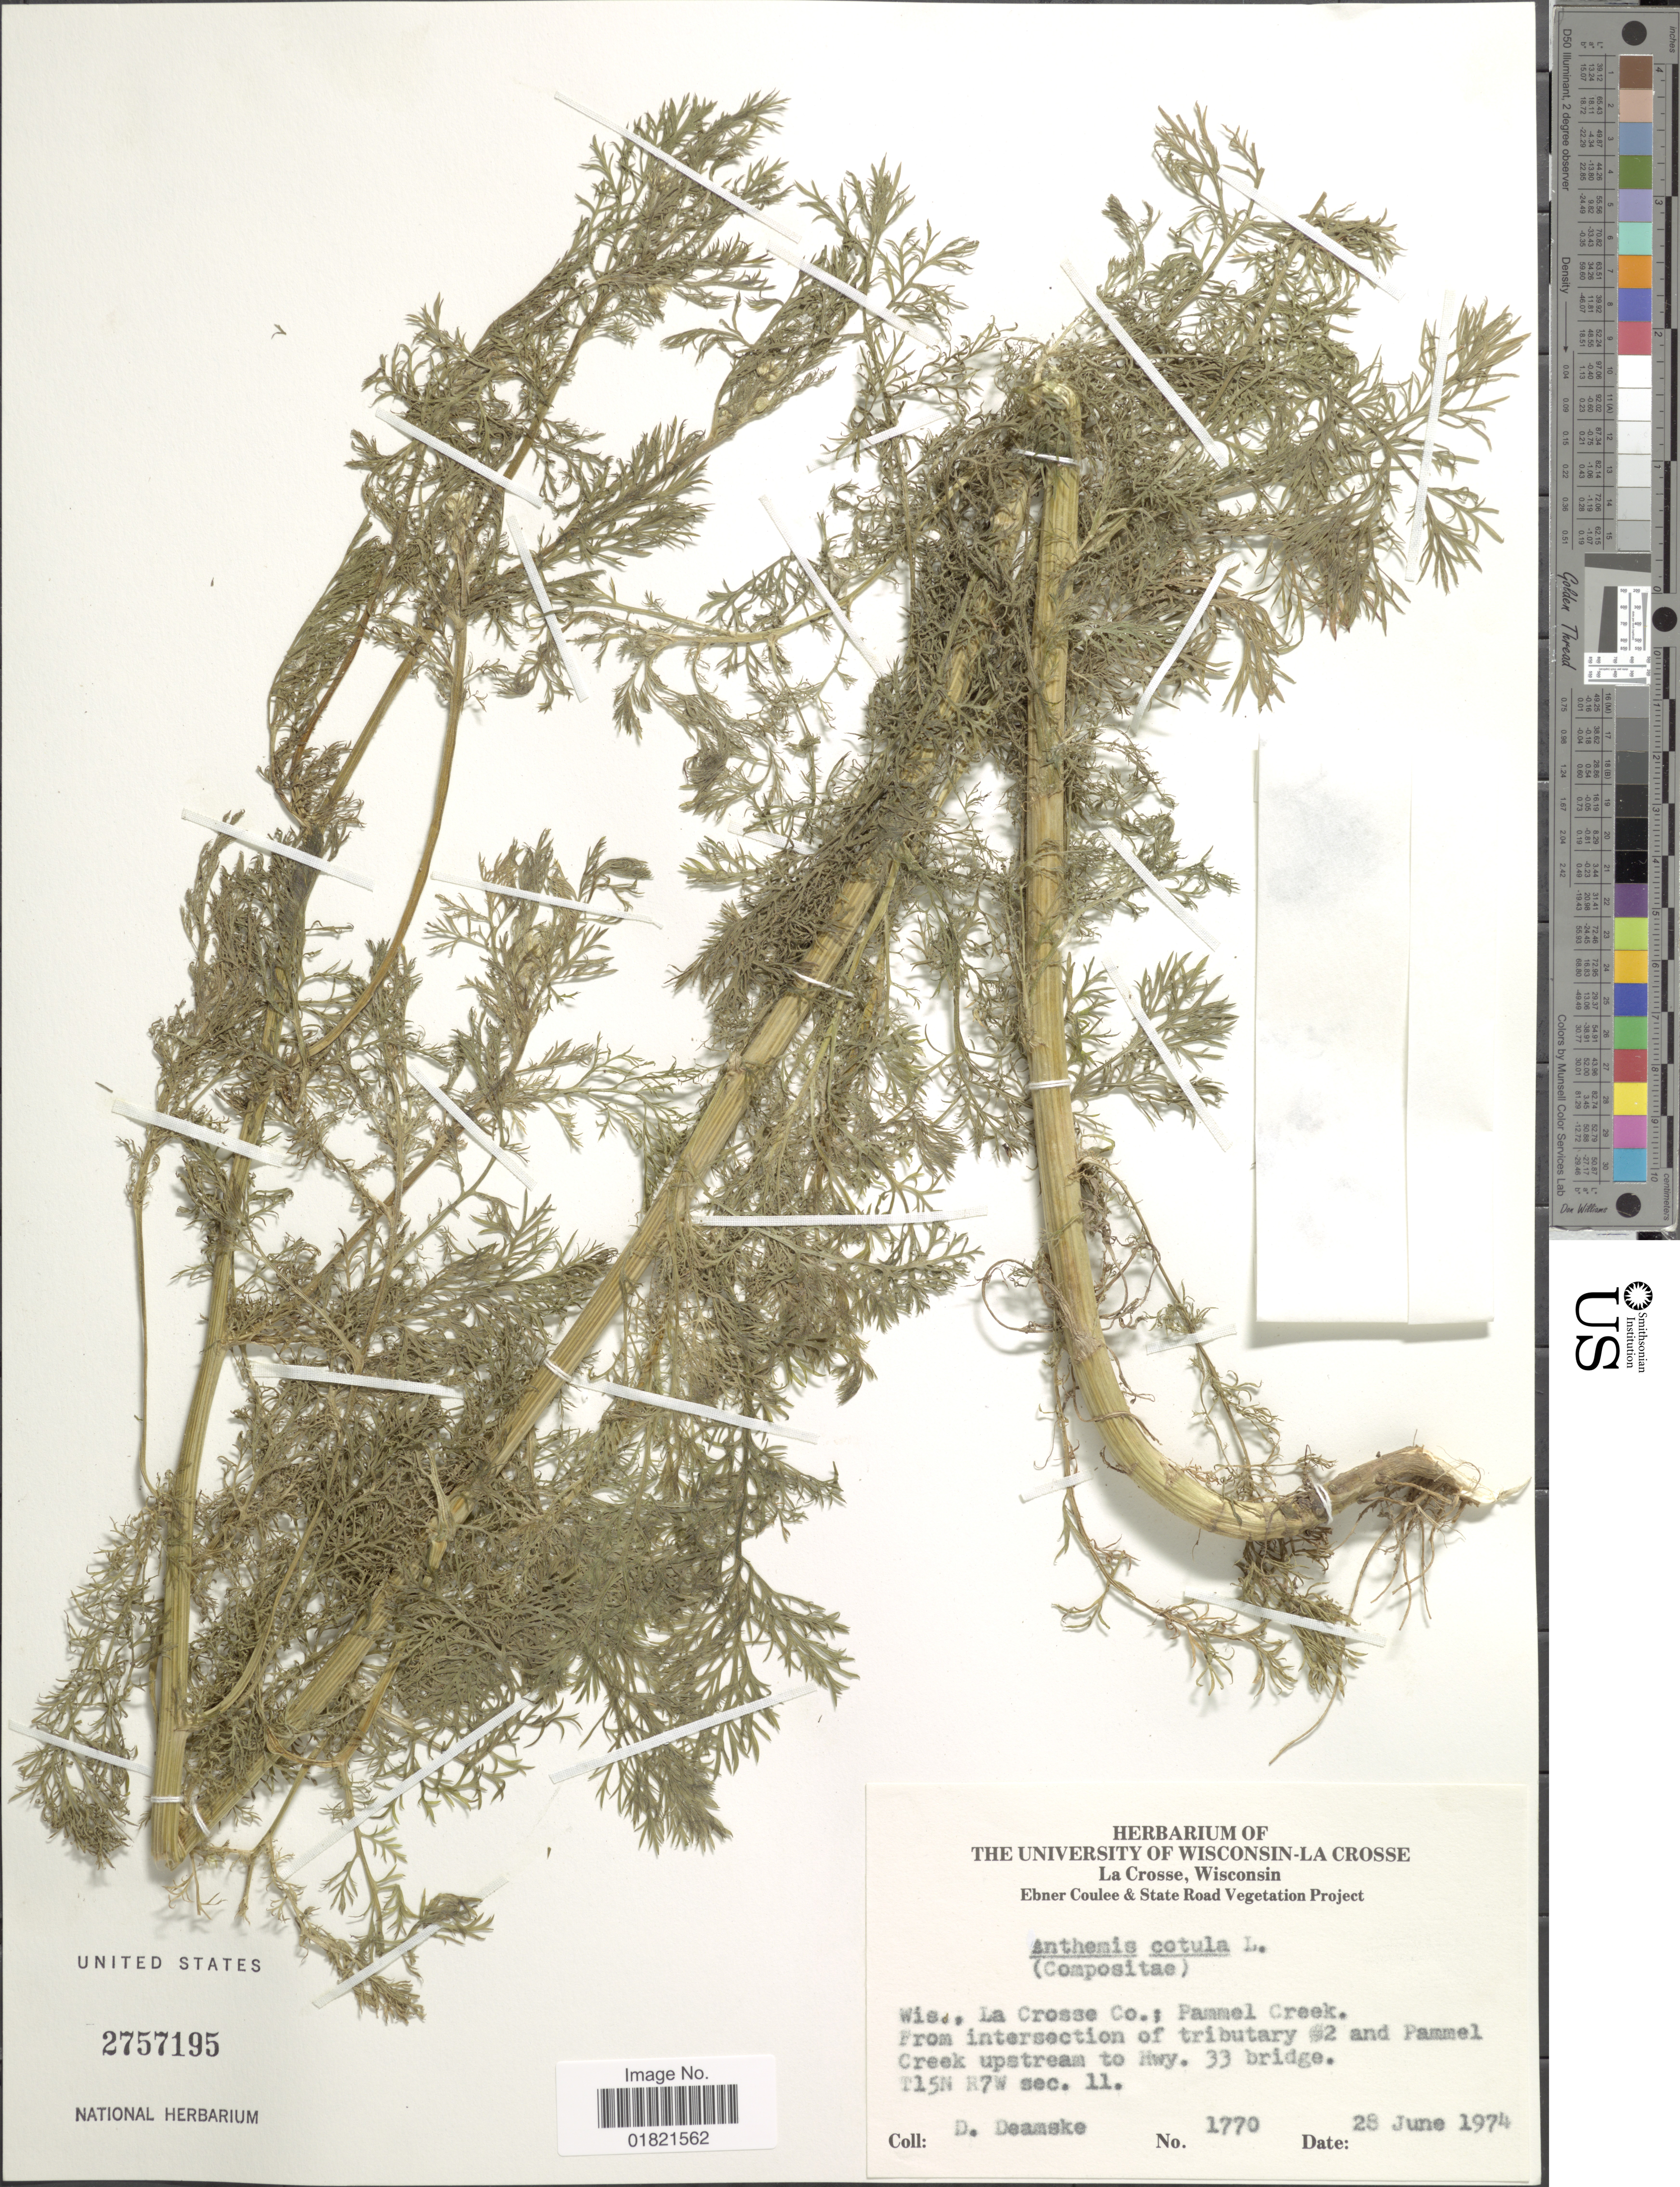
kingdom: Plantae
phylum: Tracheophyta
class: Magnoliopsida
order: Asterales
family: Asteraceae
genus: Anthemis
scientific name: Anthemis cotula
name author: L.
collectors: D. Deamske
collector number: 1770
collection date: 1974-06-28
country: United States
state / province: Wisconsin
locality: Wis. La Crosse Co.: Pammel Creek, from intersection of tributary #2 and Pammel Creek upstream to Hwy. 33 bridge, T15N H7W sec. 11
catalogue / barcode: US 2757195